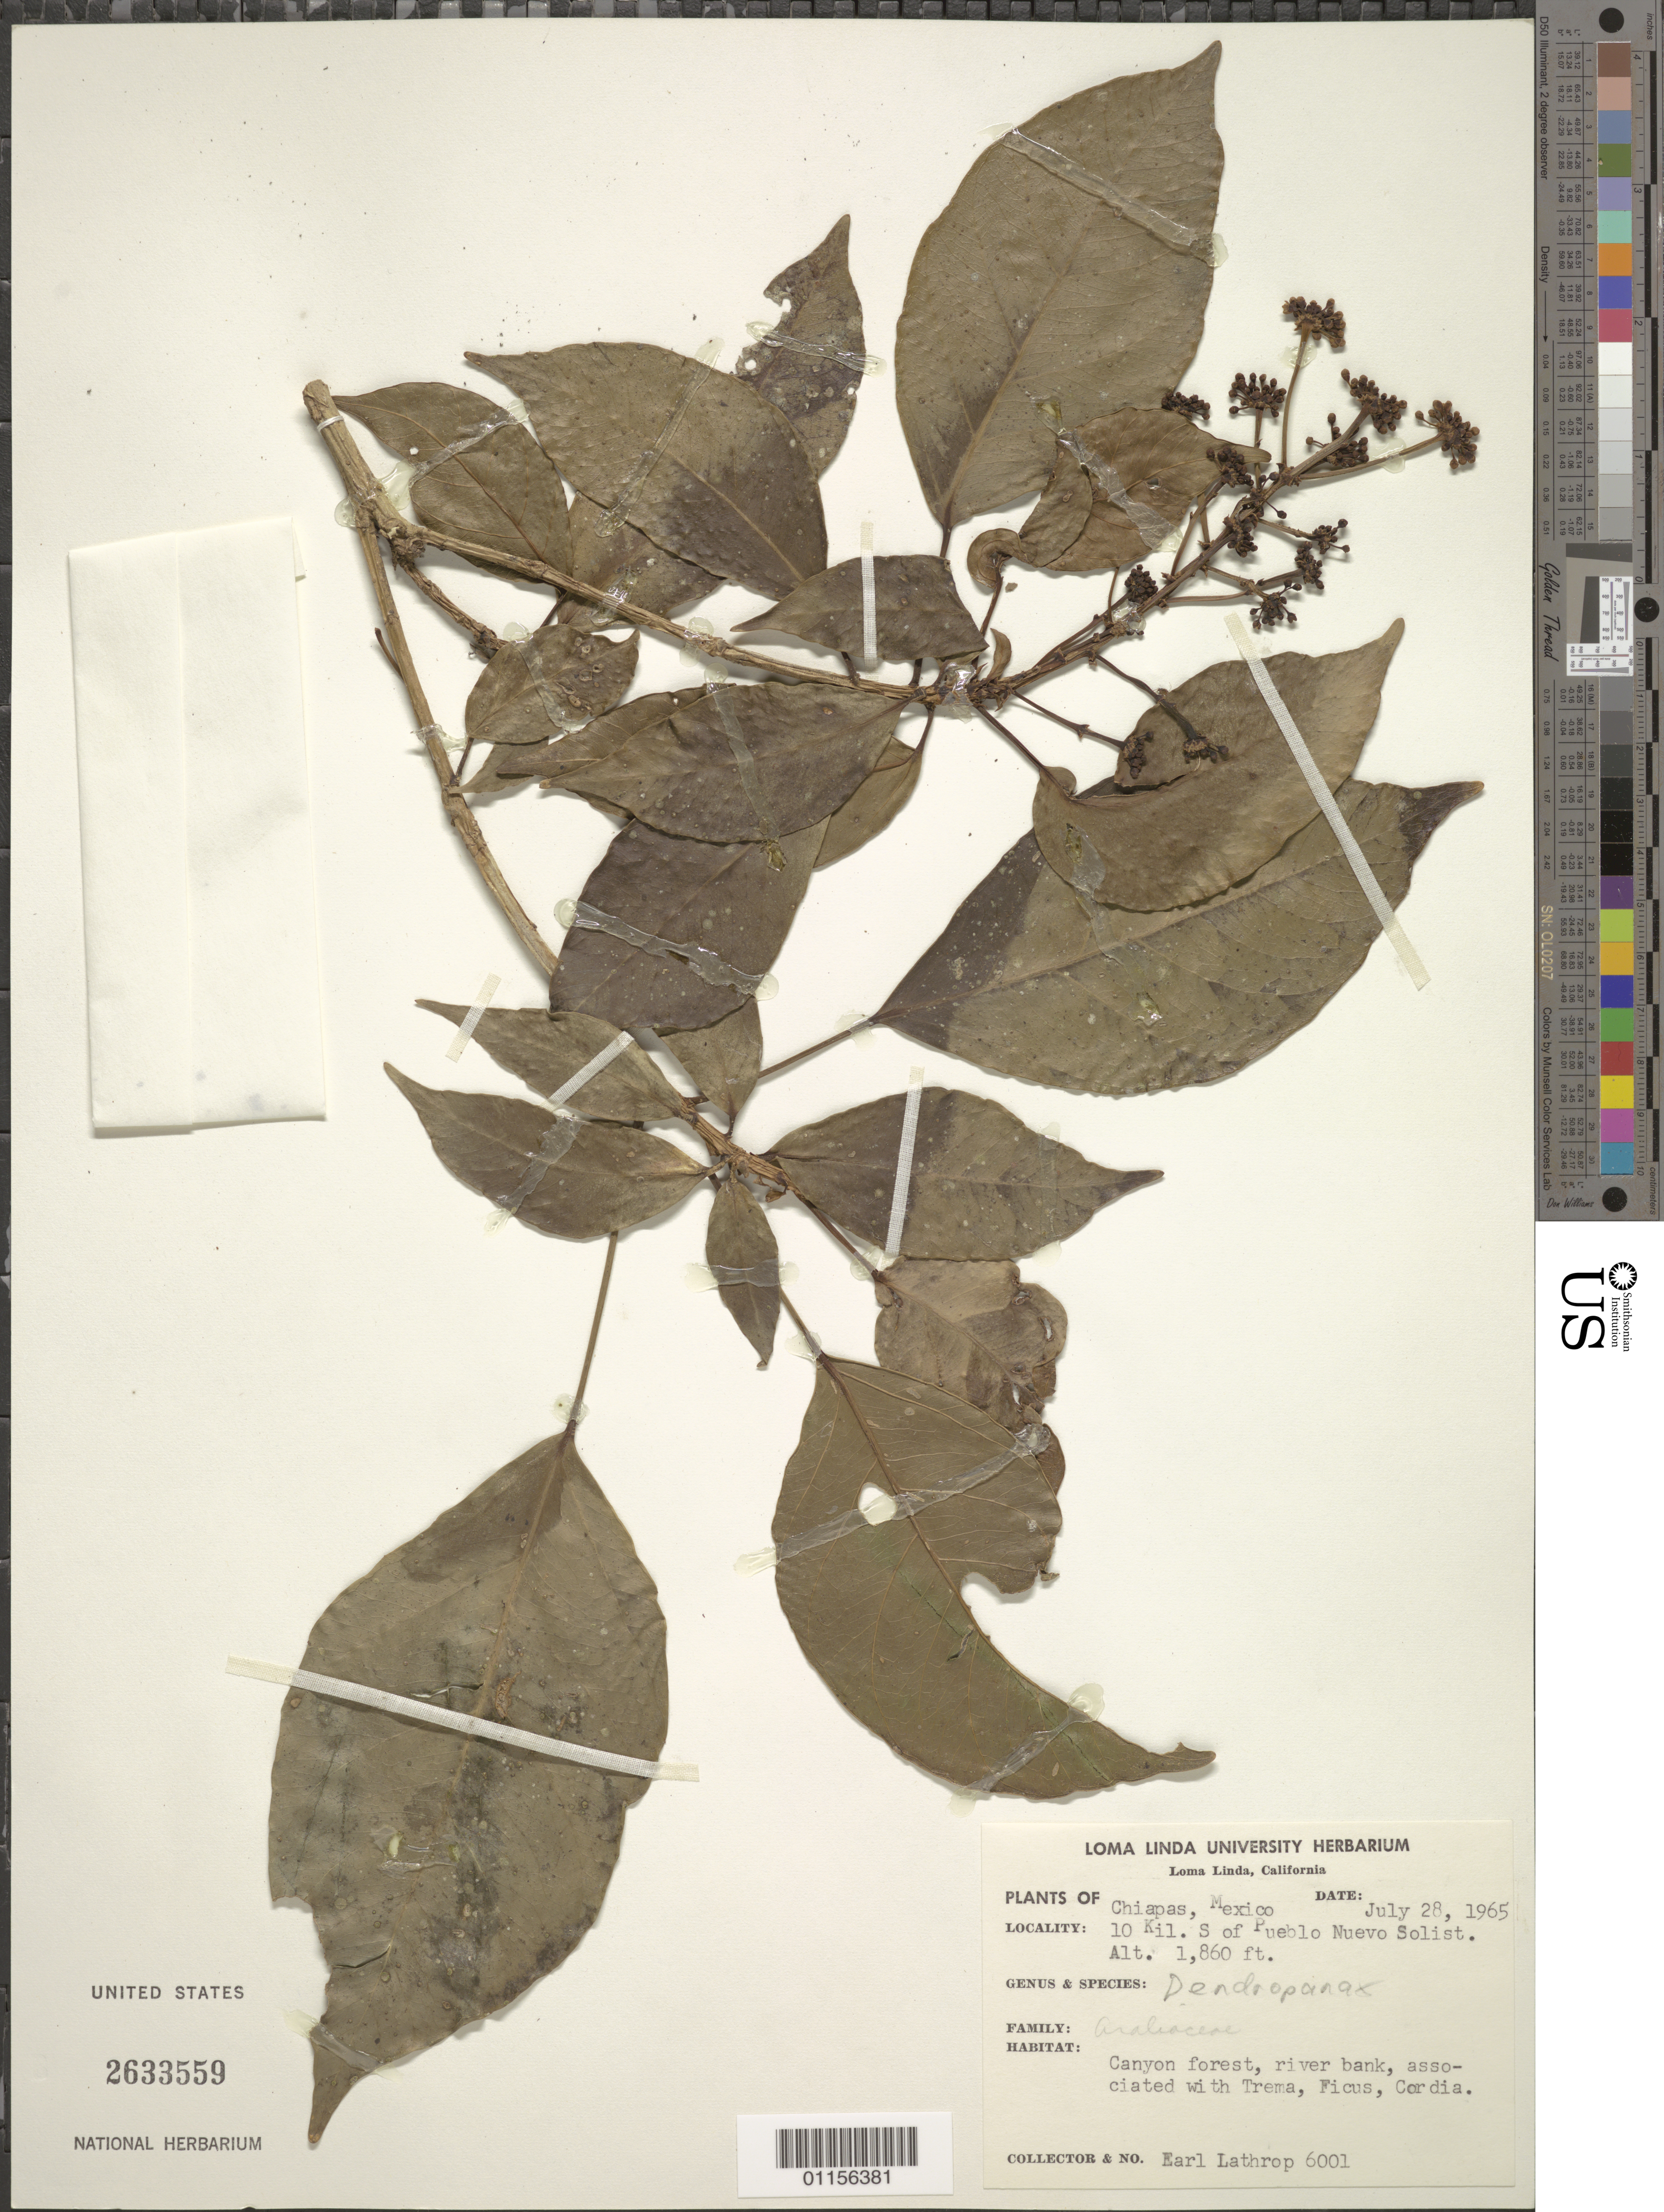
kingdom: Plantae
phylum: Tracheophyta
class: Magnoliopsida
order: Apiales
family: Araliaceae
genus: Dendropanax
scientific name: Dendropanax sp.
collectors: E. W. Lathrop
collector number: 6001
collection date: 1965-07-28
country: Mexico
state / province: Chiapas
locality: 10 km S of Pueblo Nuevo Solist.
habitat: Canyon forest, river bank.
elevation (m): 567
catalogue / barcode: US 2633559